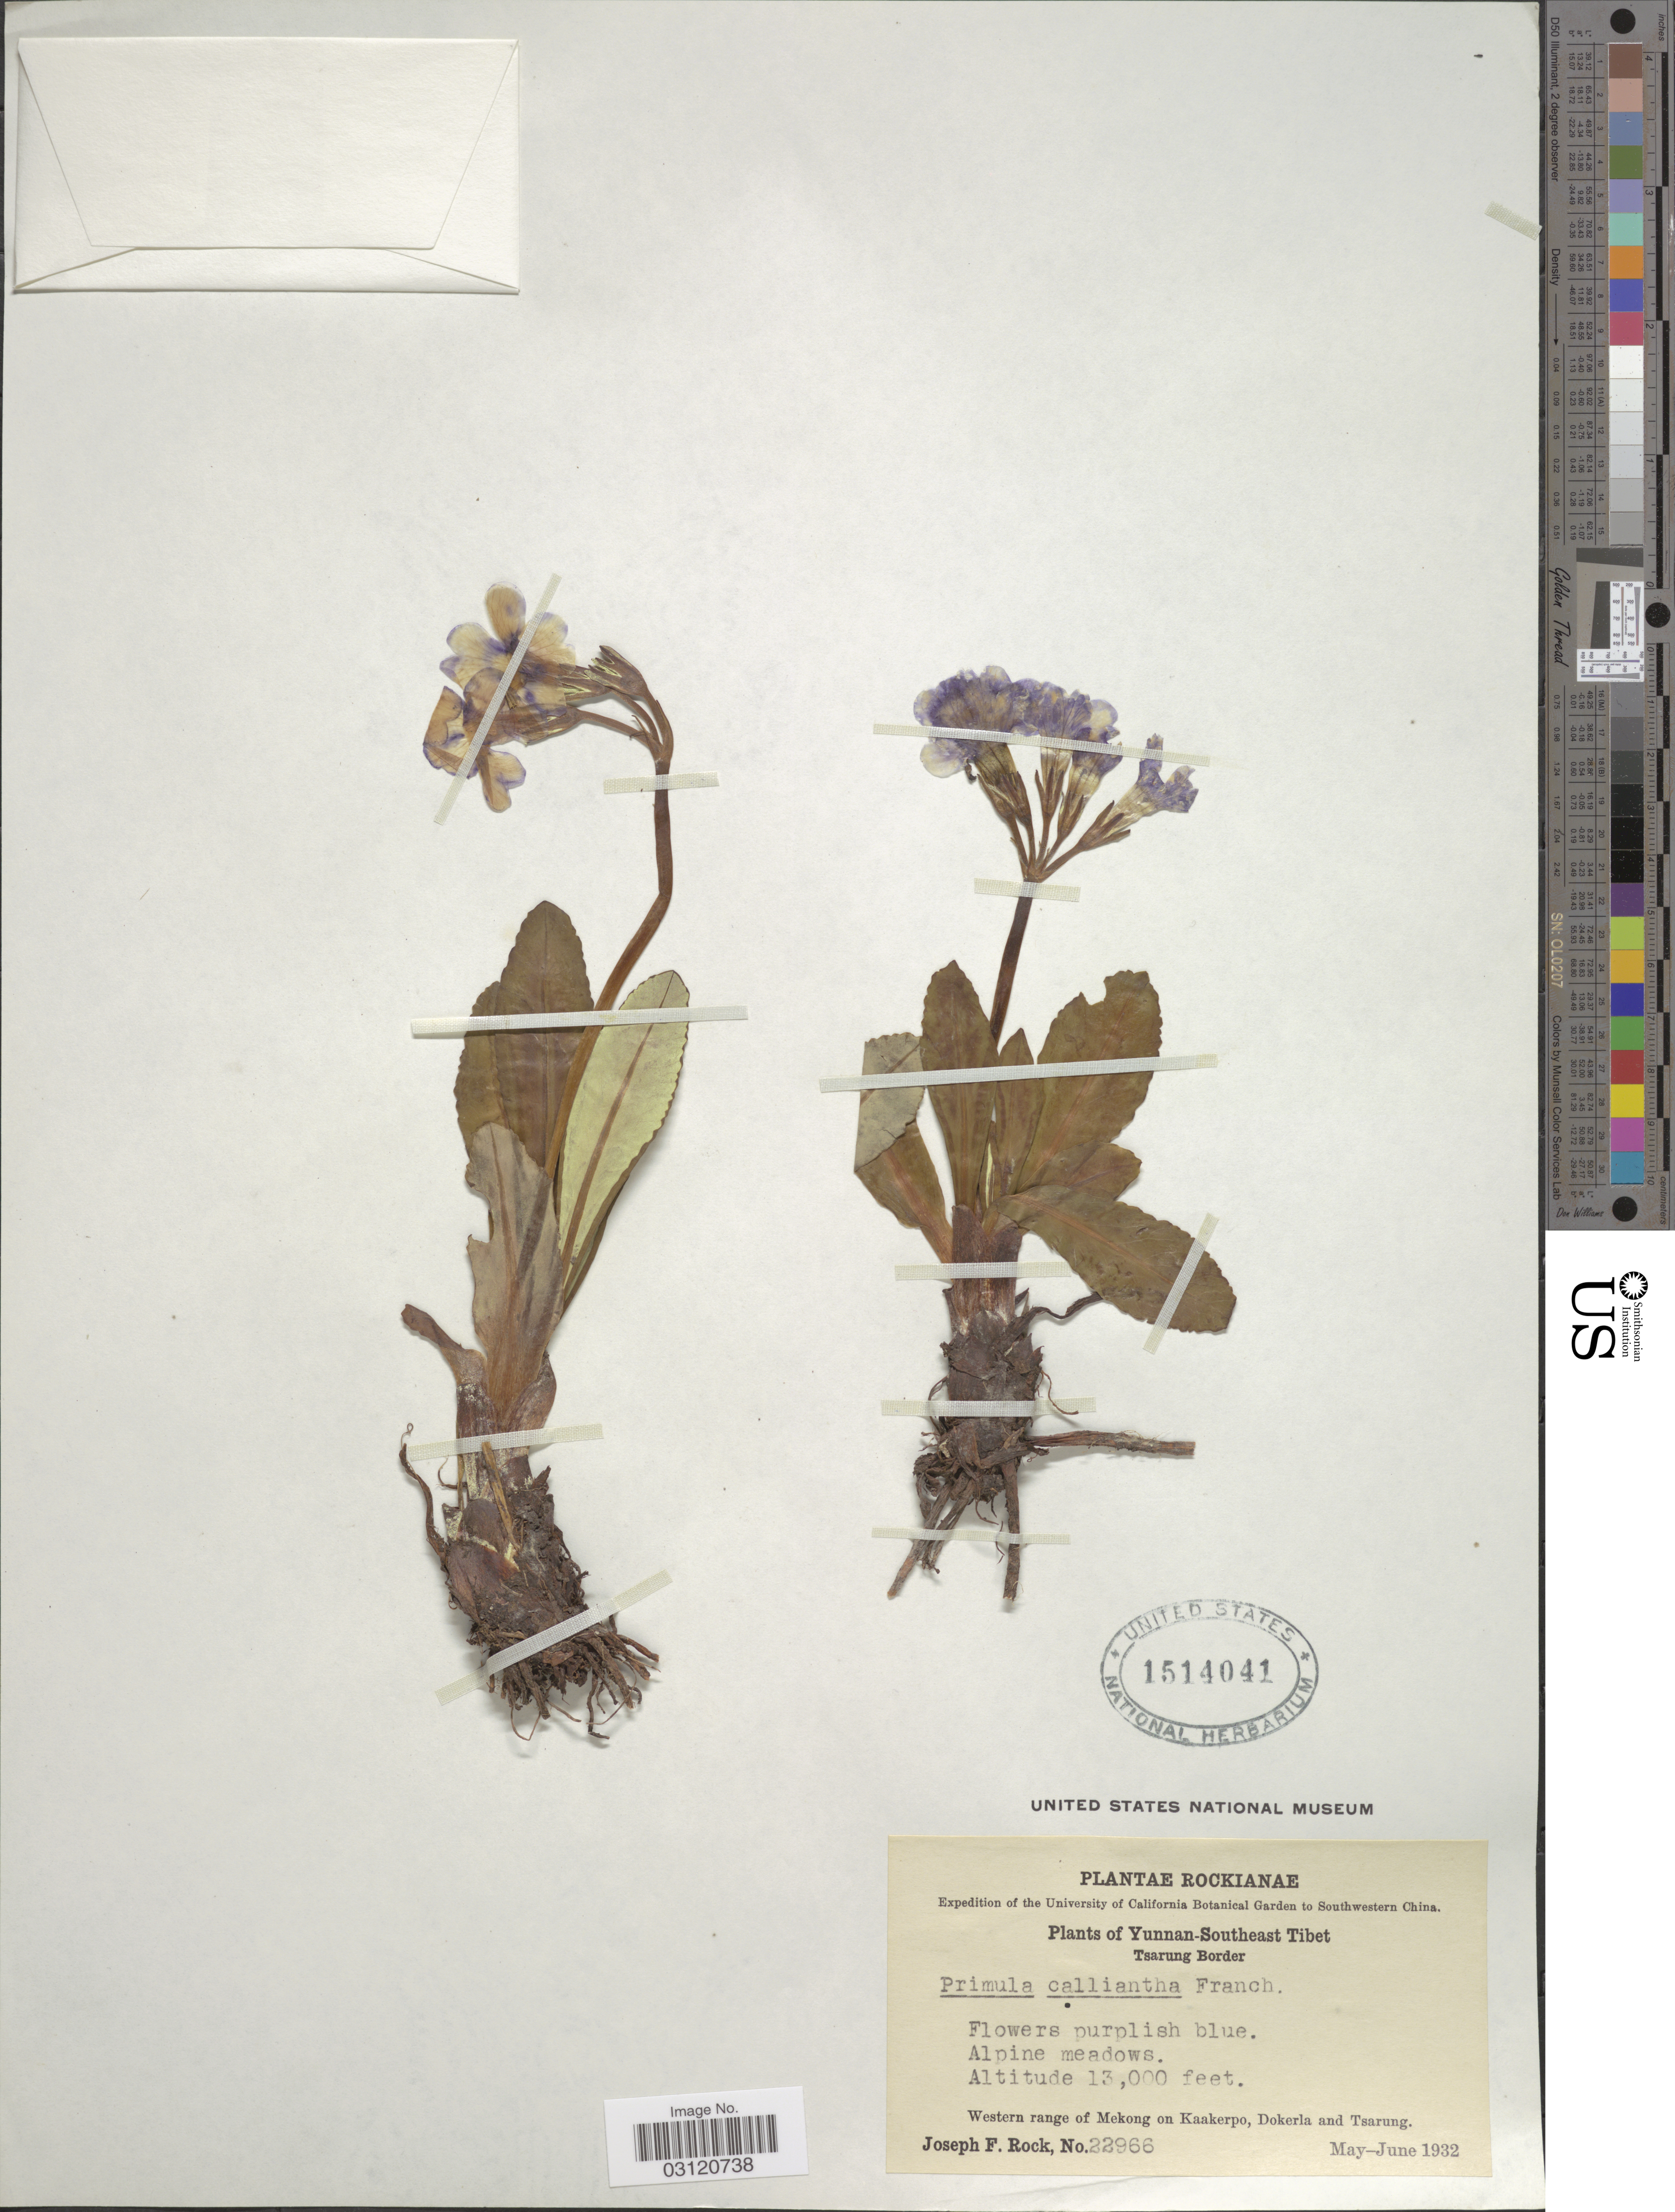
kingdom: Plantae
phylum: Tracheophyta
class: Magnoliopsida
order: Ericales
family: Primulaceae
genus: Primula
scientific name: Primula calliantha subsp. bryophila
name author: (Balf. f. & Farrer) W.W. Sm. & Forrest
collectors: J. F. Rock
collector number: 22966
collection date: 1932-05/1932-06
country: China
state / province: Yunnan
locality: Southwestern China. Yunnan-Southeast Tibet. Tsarong Border. Western range of Mekong on Kaakerpo, Dokerla and Tsarung.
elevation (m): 3962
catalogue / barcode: US 1514041